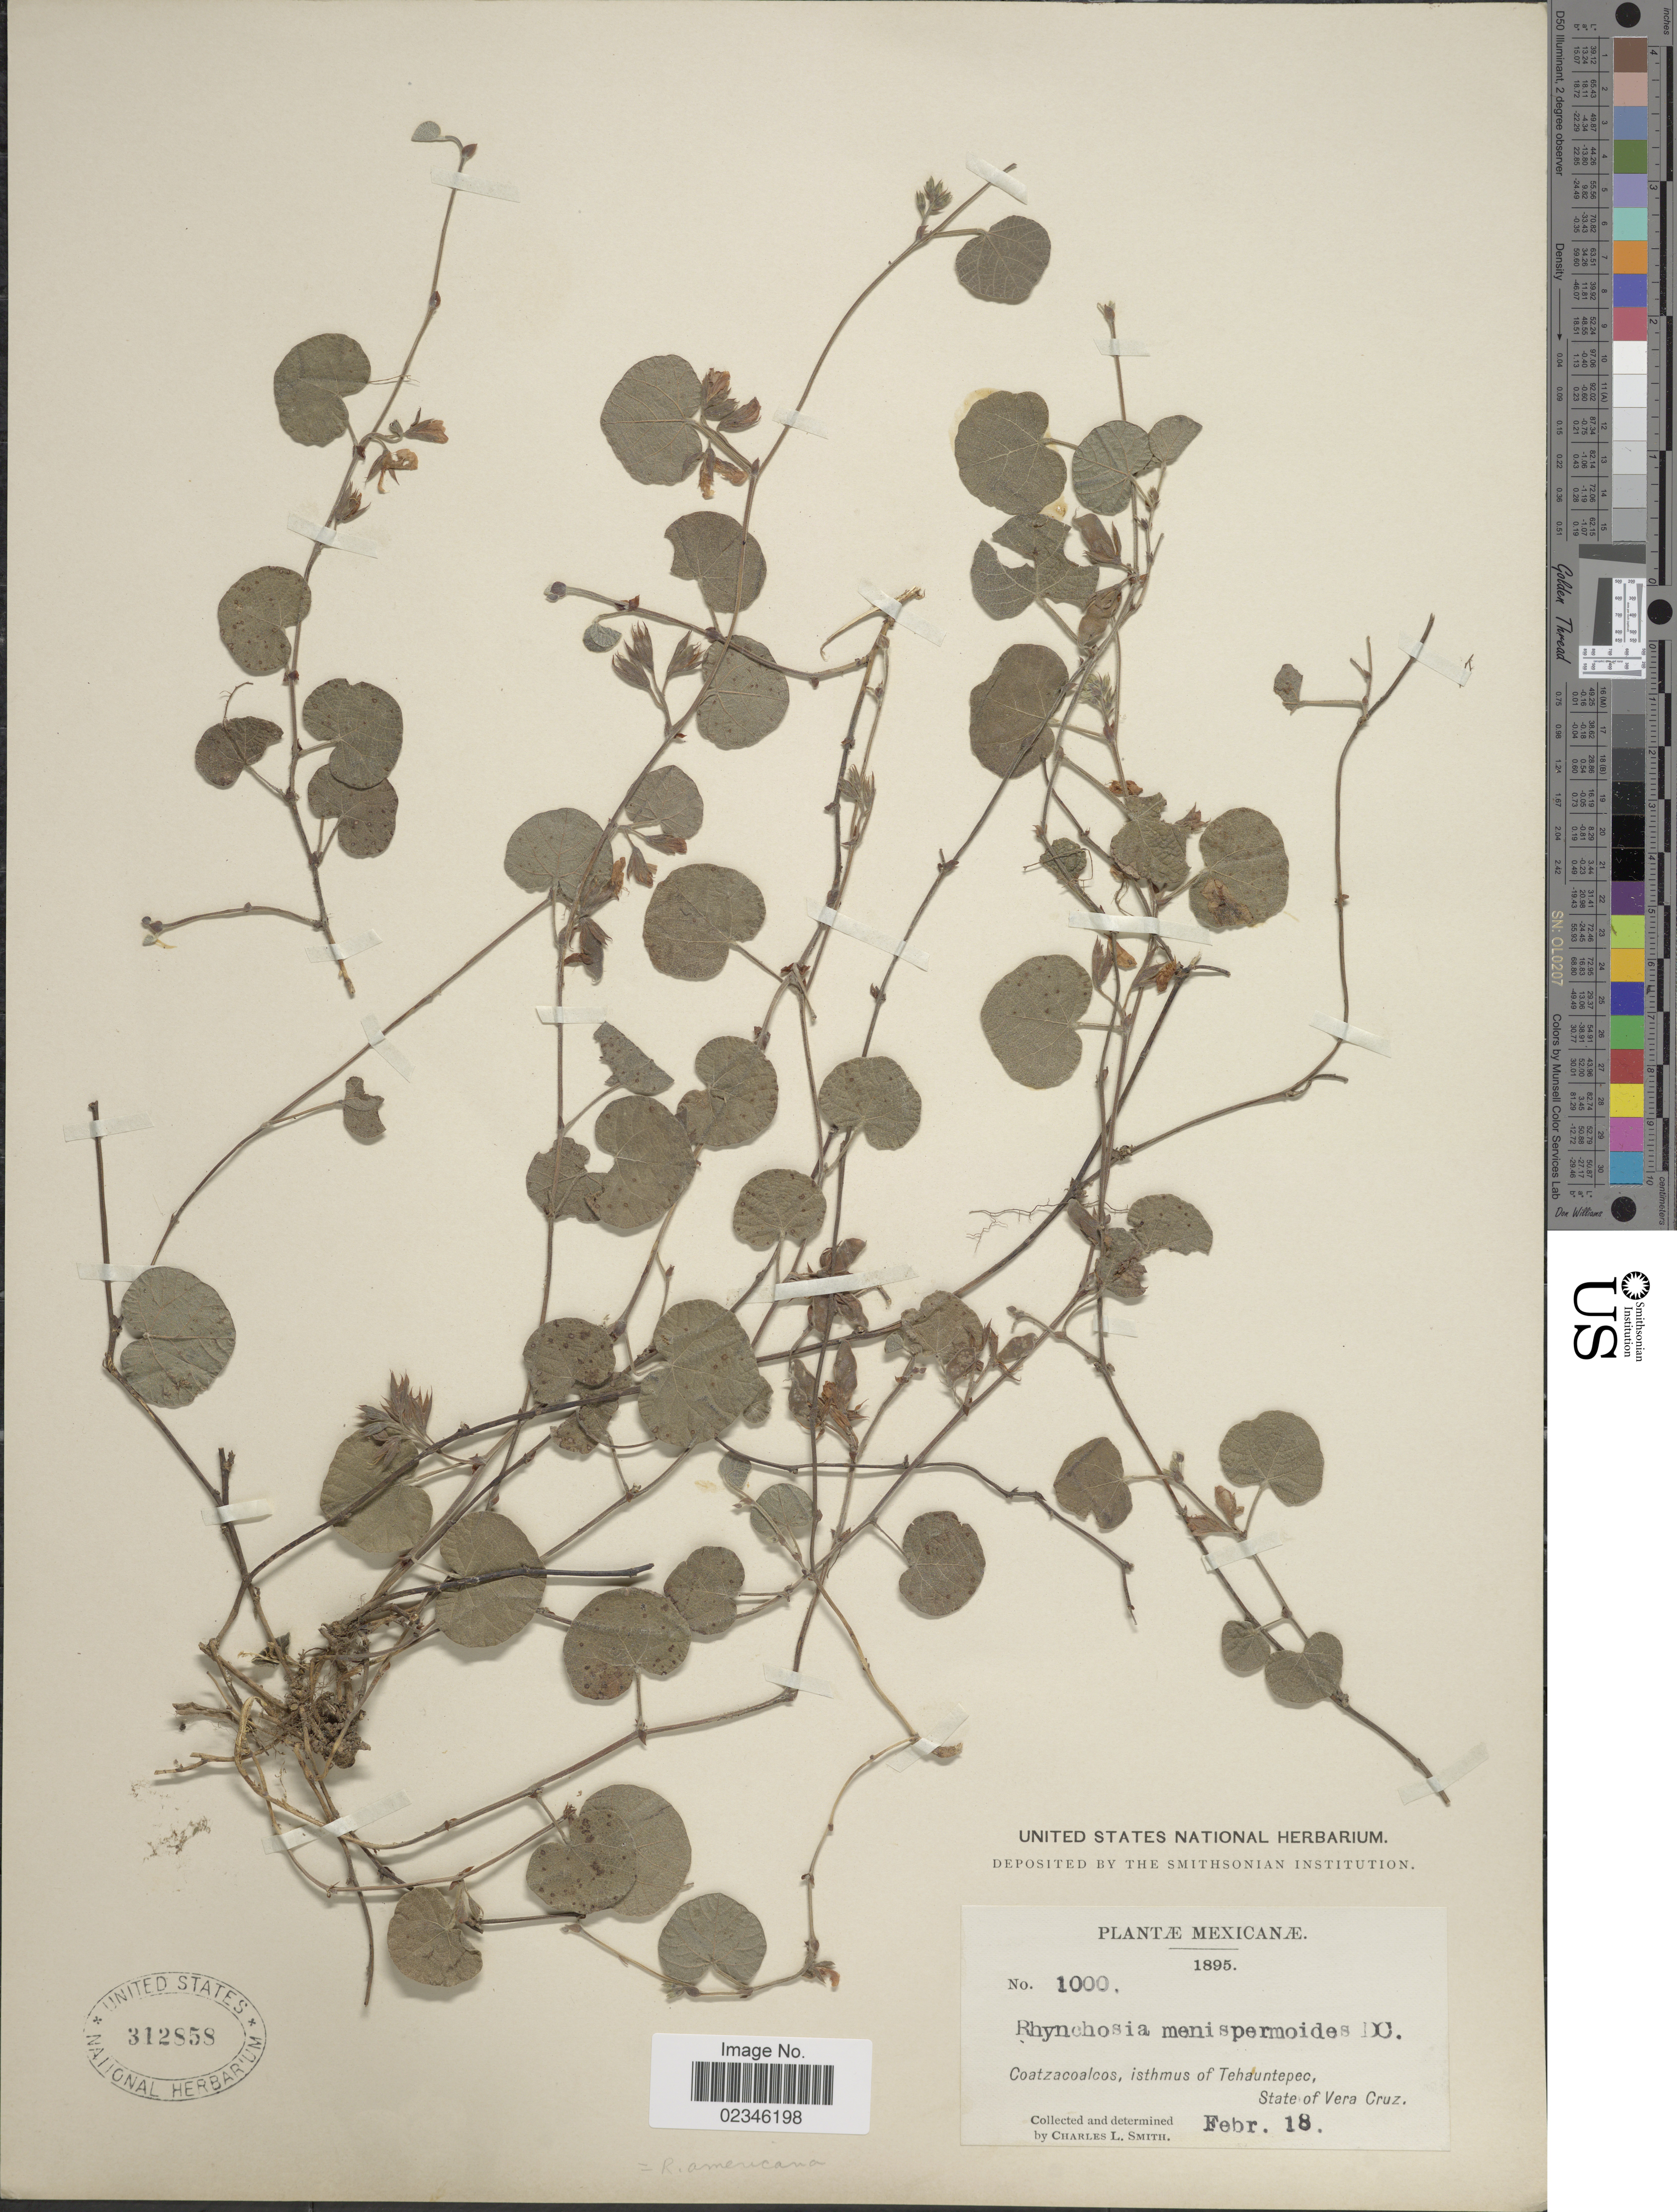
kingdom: Plantae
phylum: Tracheophyta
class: Magnoliopsida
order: Fabales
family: Fabaceae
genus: Rhynchosia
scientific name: Rhynchosia americana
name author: (Mill.) Metz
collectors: C. L. Smith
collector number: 1000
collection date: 1895-02-18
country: Mexico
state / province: Veracruz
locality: Coatzacoalcos, isthmus of Tehuantepec, State of Vera Cruz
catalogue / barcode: US 312858